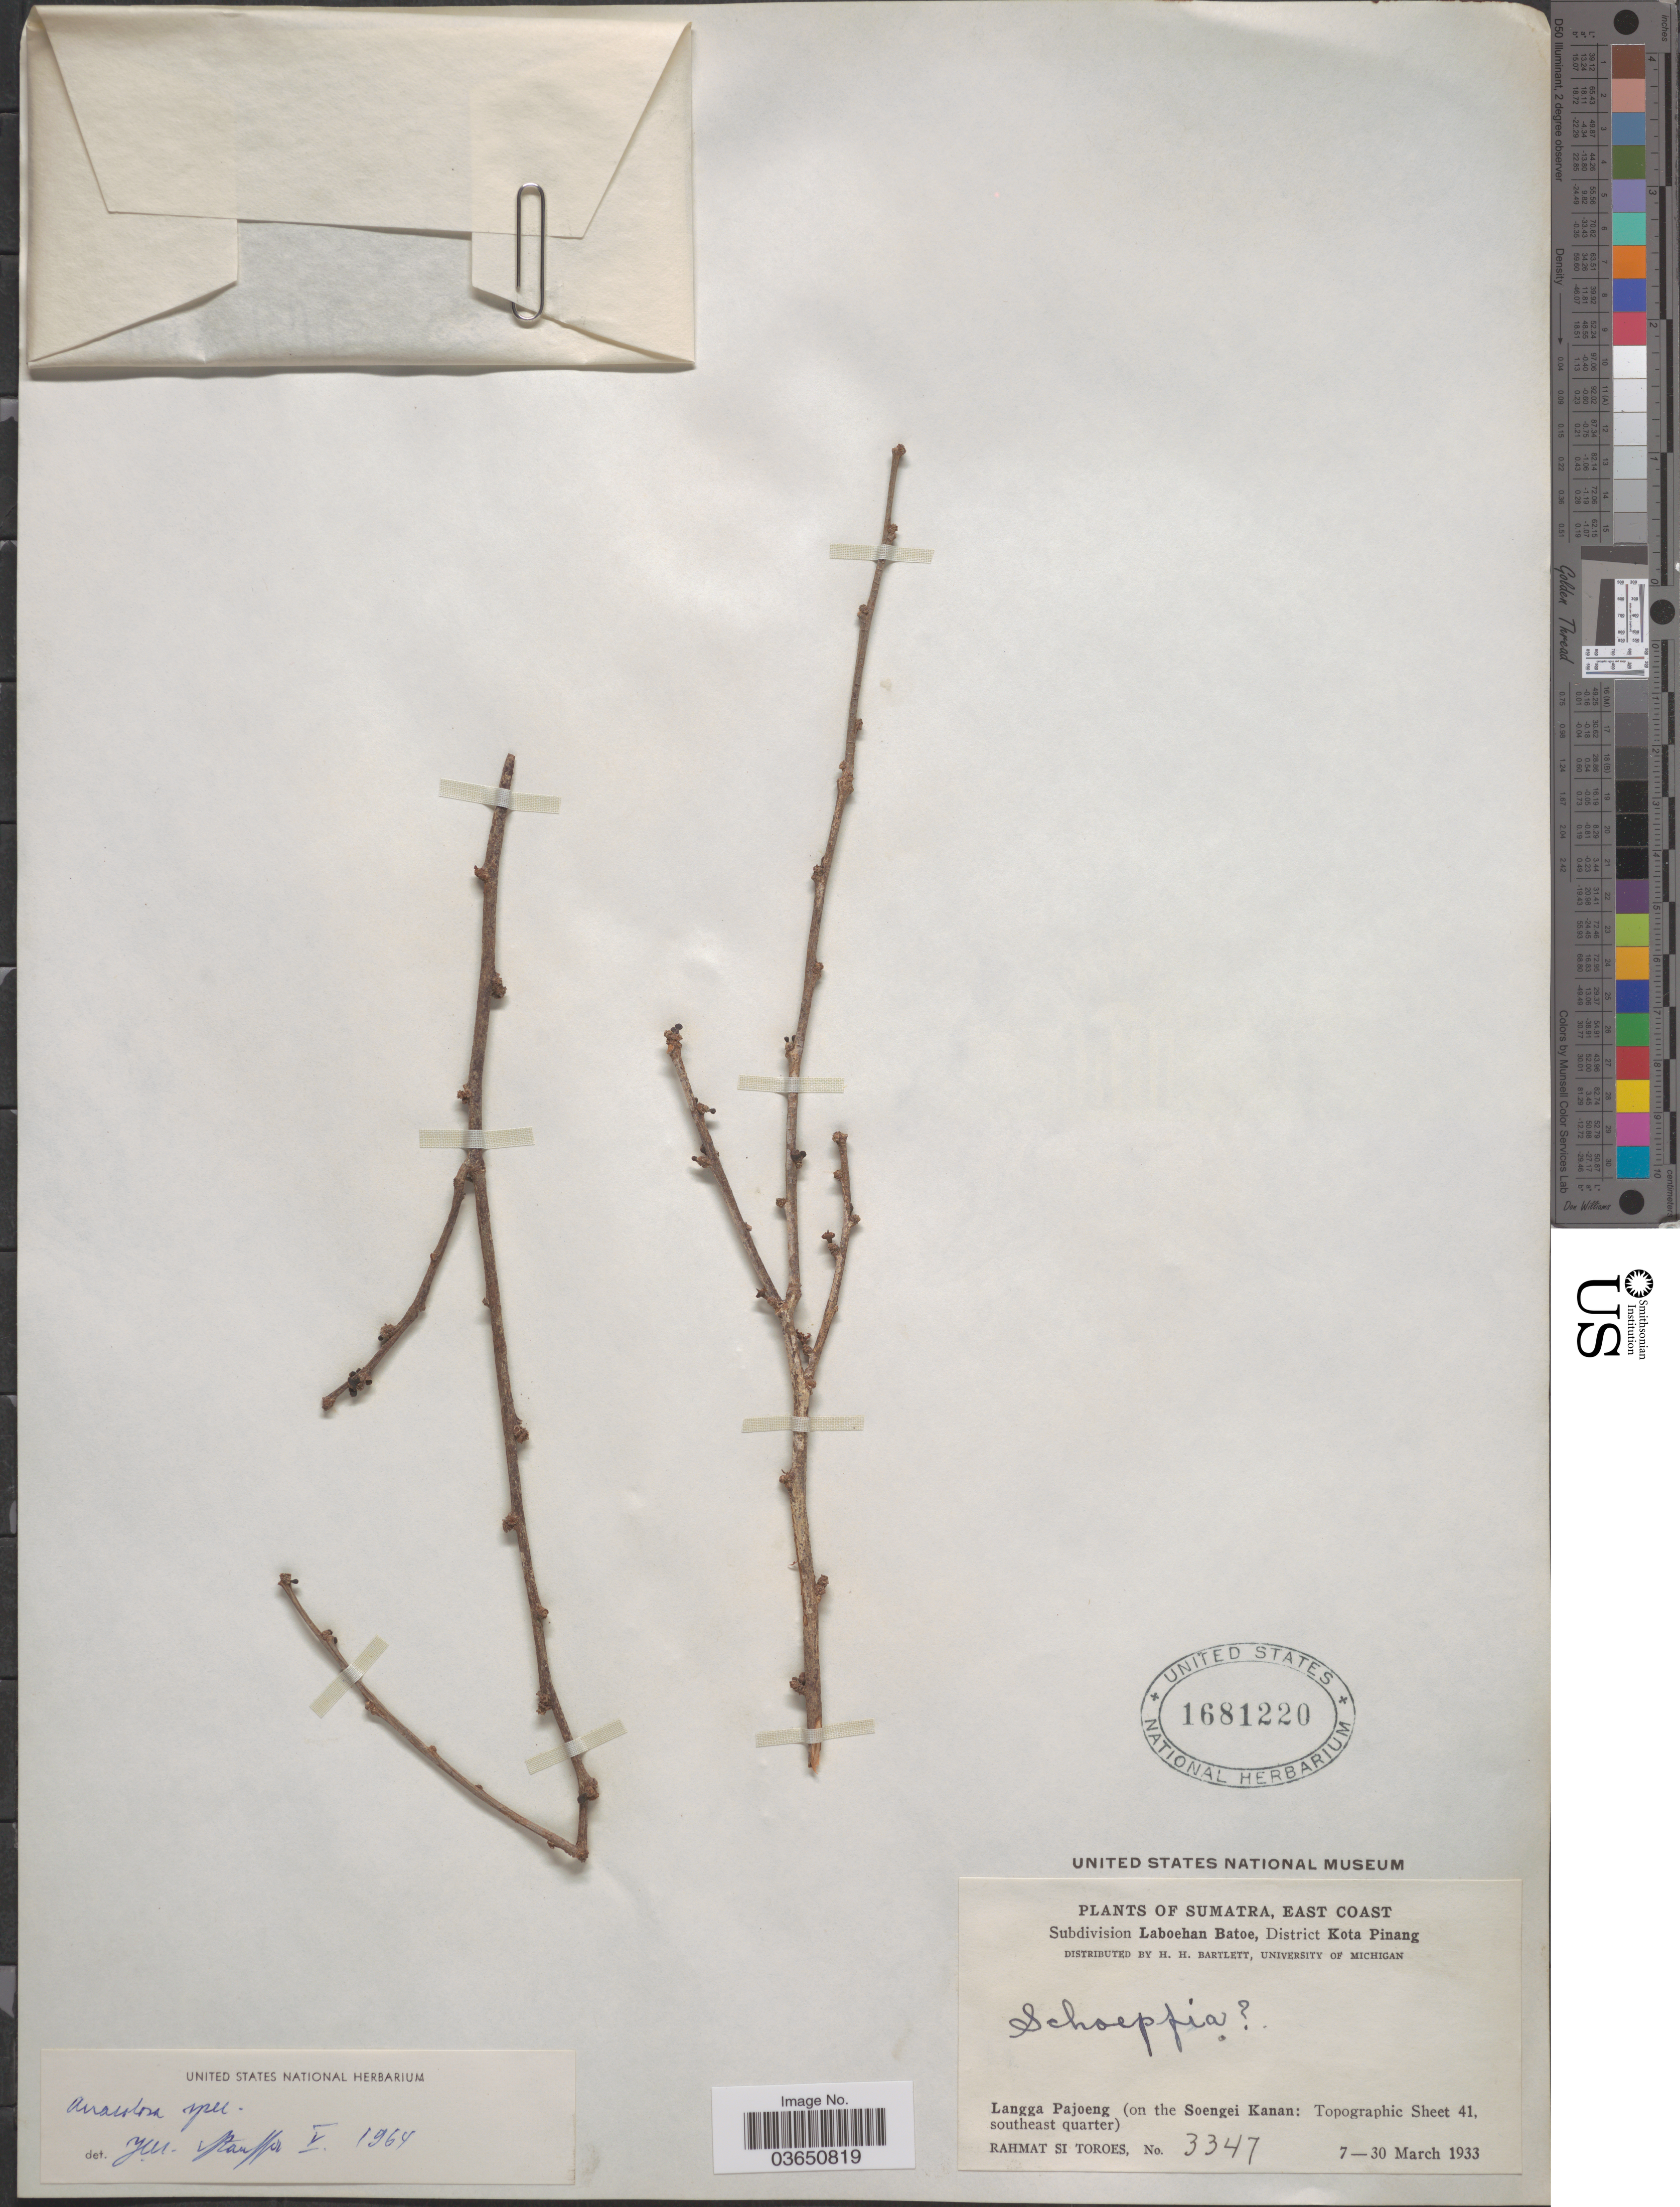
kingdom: Plantae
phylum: Tracheophyta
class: Magnoliopsida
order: Santalales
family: Aptandraceae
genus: Anacolosa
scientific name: Anacolosa sp.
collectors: Rahmat Si Boeea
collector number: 3347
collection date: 1933-03-07/1933-03-30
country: Indonesia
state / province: Sumatra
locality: East Coast. Subdivision Laboehan Batoe, District Kota Pinang. Langga Pajoeng (on the Soengei Kanan: Topographic Sheet 41, southeast quarter).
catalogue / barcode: US 1681220